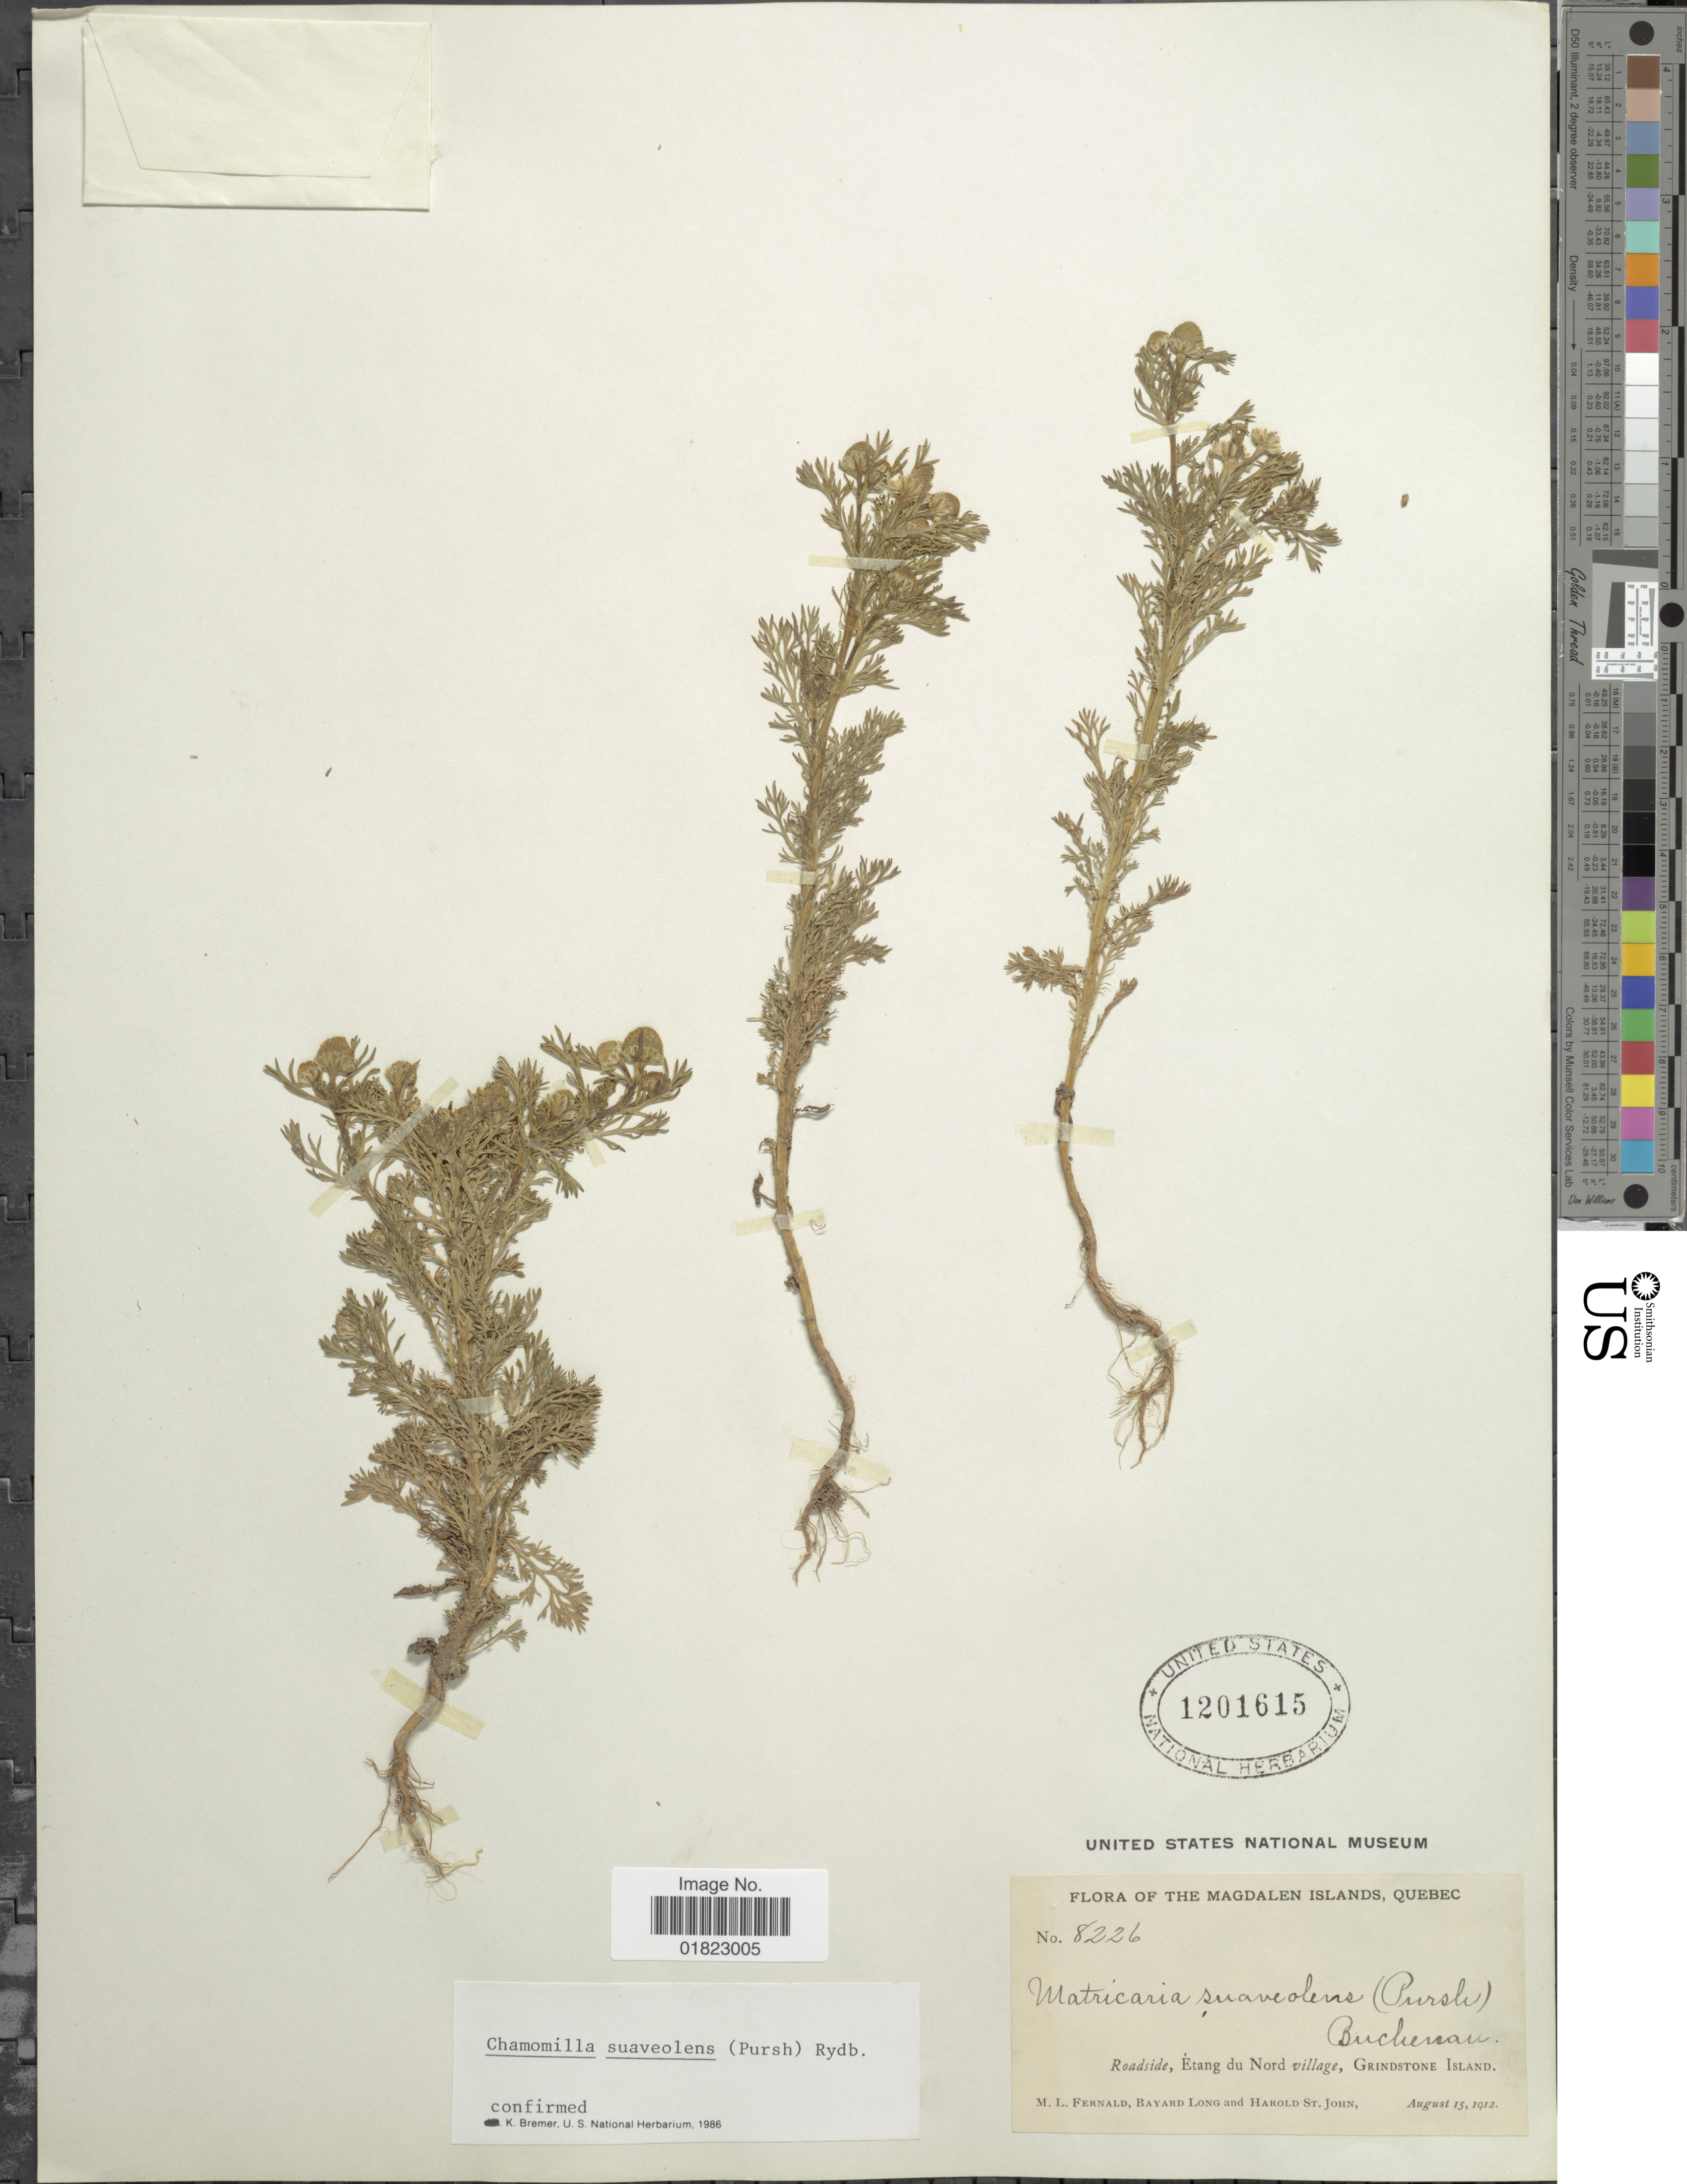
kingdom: Plantae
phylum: Tracheophyta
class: Magnoliopsida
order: Asterales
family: Asteraceae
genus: Matricaria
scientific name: Matricaria matricarioides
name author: (Less.) Porter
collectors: M. L. Fernald & B. Long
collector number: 8226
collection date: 1912-08-15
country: Canada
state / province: Quebec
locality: Magdalien Islands, Quebec. Roadside, Etang du Nord village, Grindstone Island.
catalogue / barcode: US 1201615